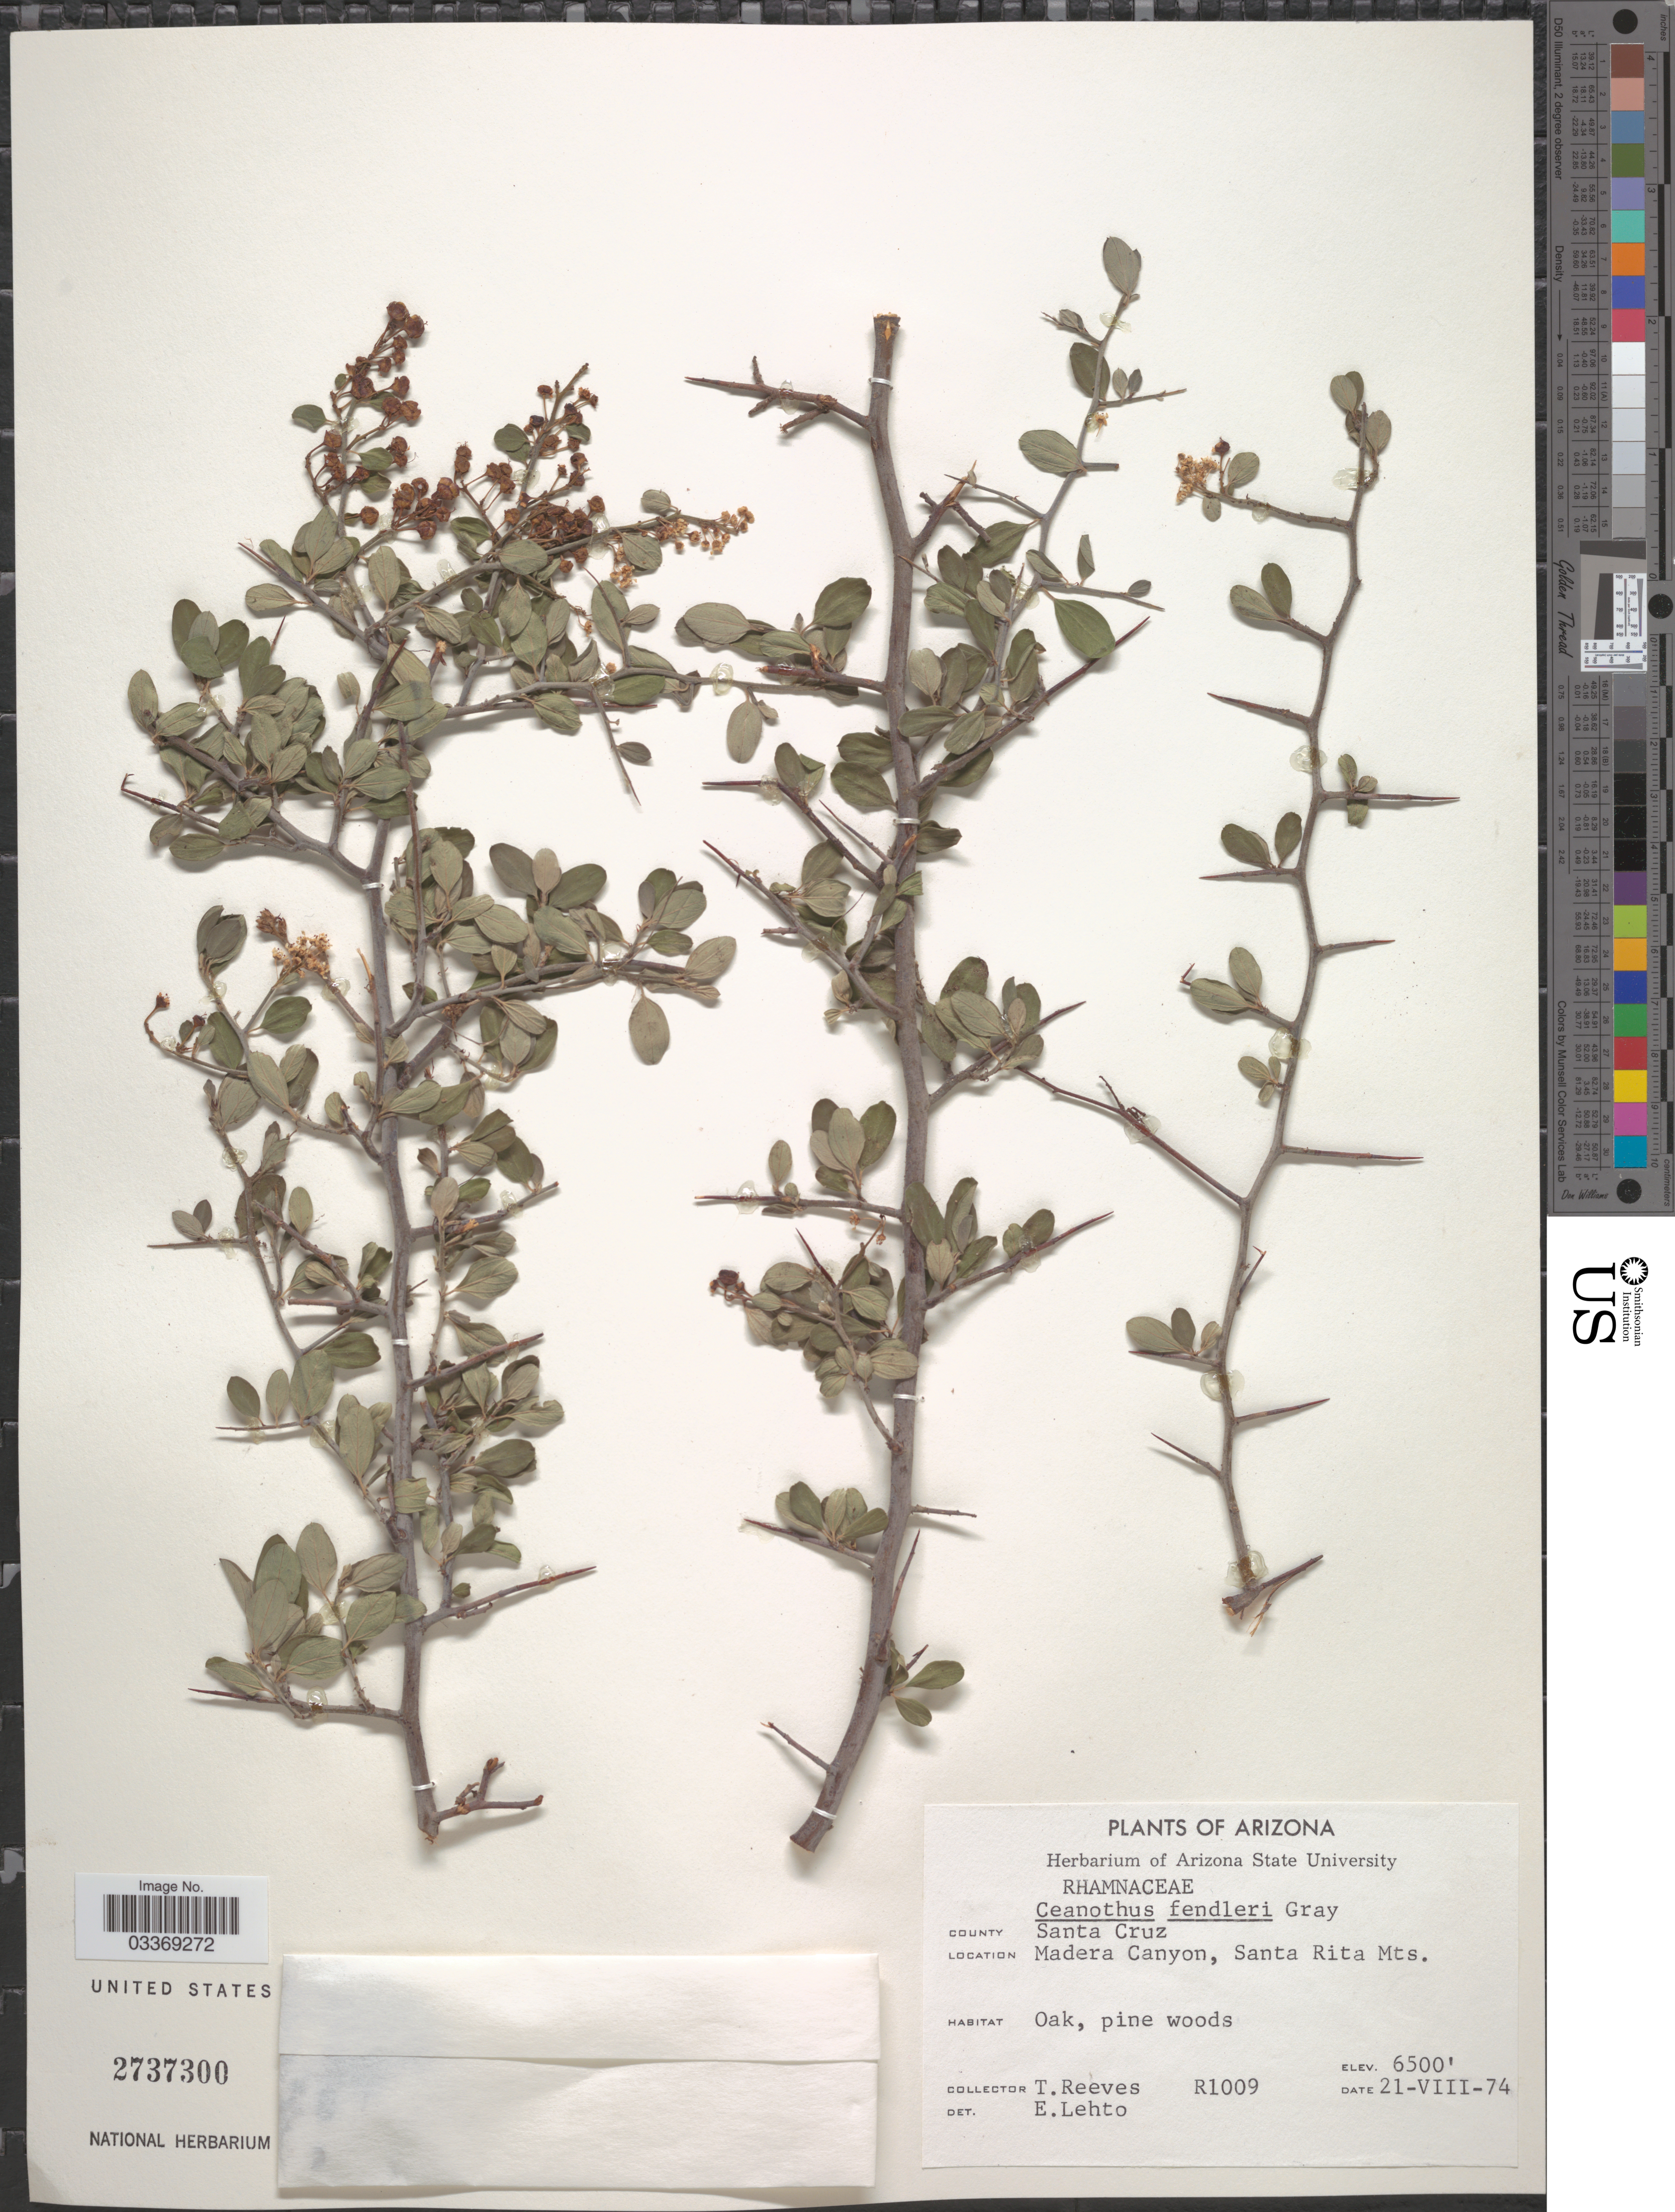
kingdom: Plantae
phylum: Tracheophyta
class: Magnoliopsida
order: Rosales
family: Rhamnaceae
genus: Ceanothus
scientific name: Ceanothus fendleri var. viridis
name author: A. Gray ex Trel.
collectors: T. Reeves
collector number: R1009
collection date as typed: Transcribed d/m/y: 21/8/74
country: United States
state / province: Arizona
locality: County Santa Cruz, Madera Canyon, Santa Rita Mts.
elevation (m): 1981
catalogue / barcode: US 2737300